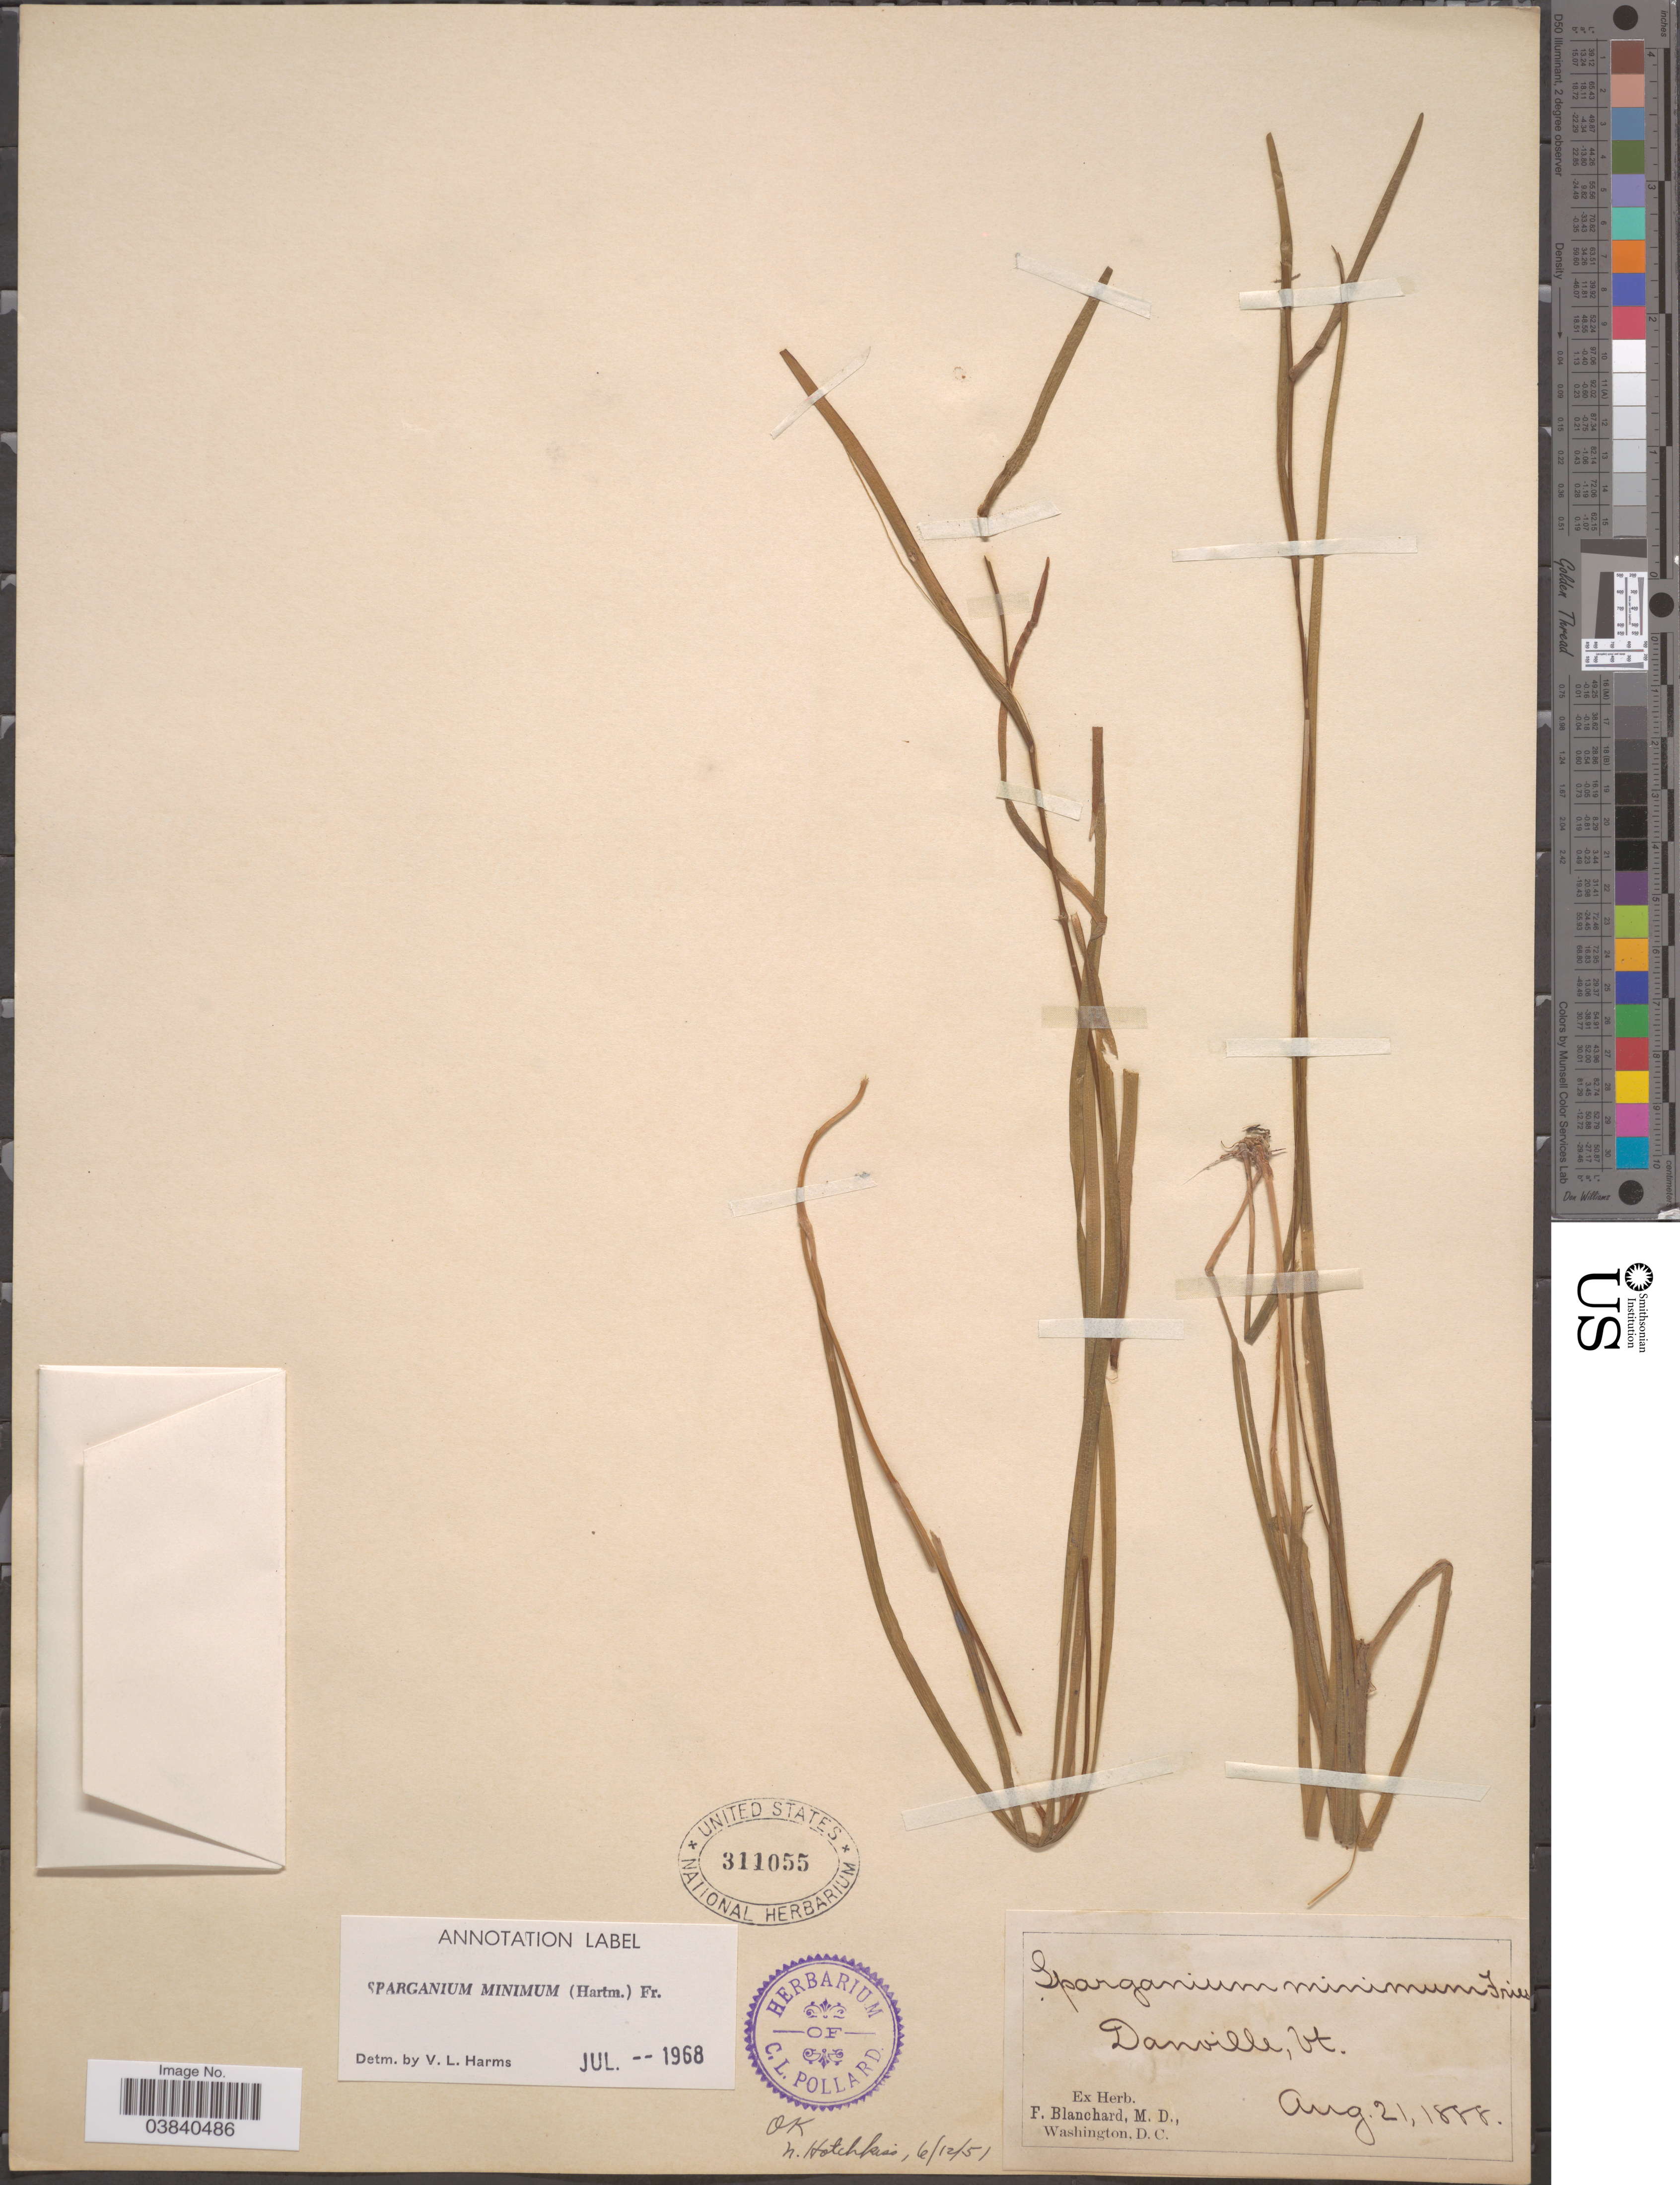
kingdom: Plantae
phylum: Tracheophyta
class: Liliopsida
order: Poales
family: Typhaceae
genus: Sparganium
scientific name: Sparganium minimum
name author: Wallr.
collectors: ex herb. F. Blanchard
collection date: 1888-08-21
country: United States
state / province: Vermont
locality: Danville.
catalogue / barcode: US 311055